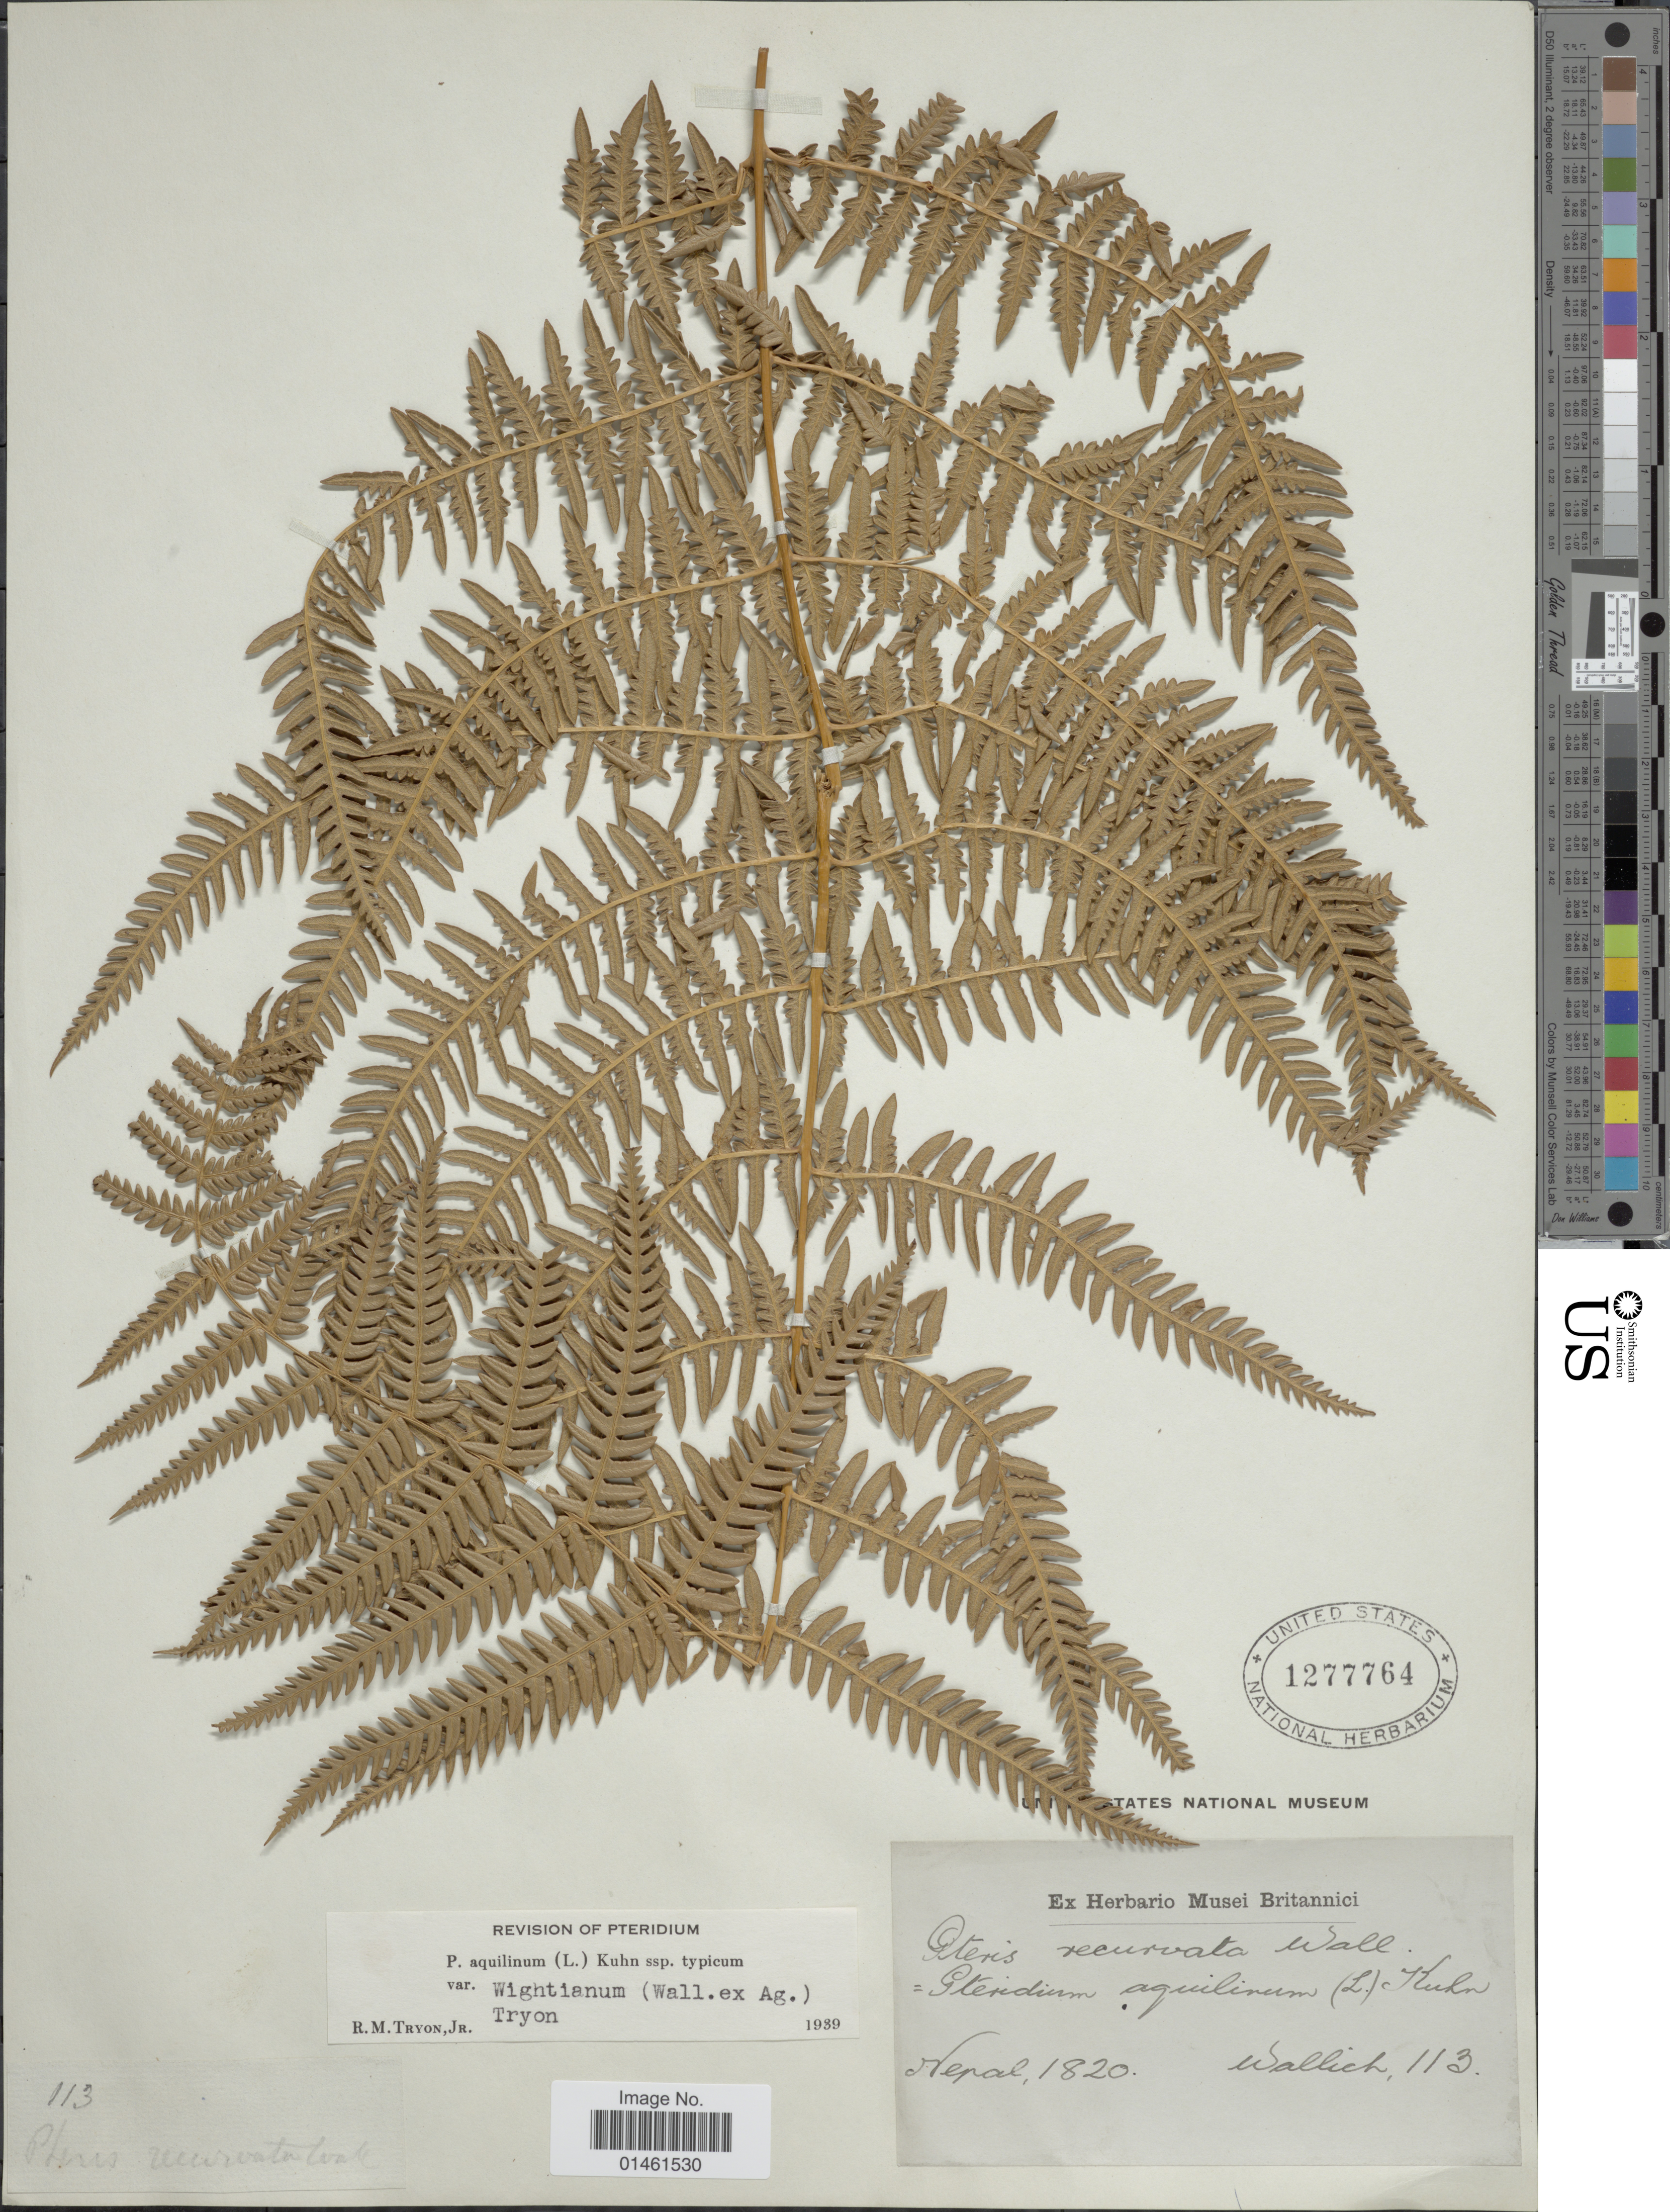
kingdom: Plantae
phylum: Tracheophyta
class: Polypodiopsida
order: Polypodiales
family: Dennstaedtiaceae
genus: Pteridium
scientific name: Pteridium aquilinum var. wightianum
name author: (J. Agardh) R.M. Tryon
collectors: -- Wallich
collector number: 113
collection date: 1820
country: Nepal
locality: Nepal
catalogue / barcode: US 1277764